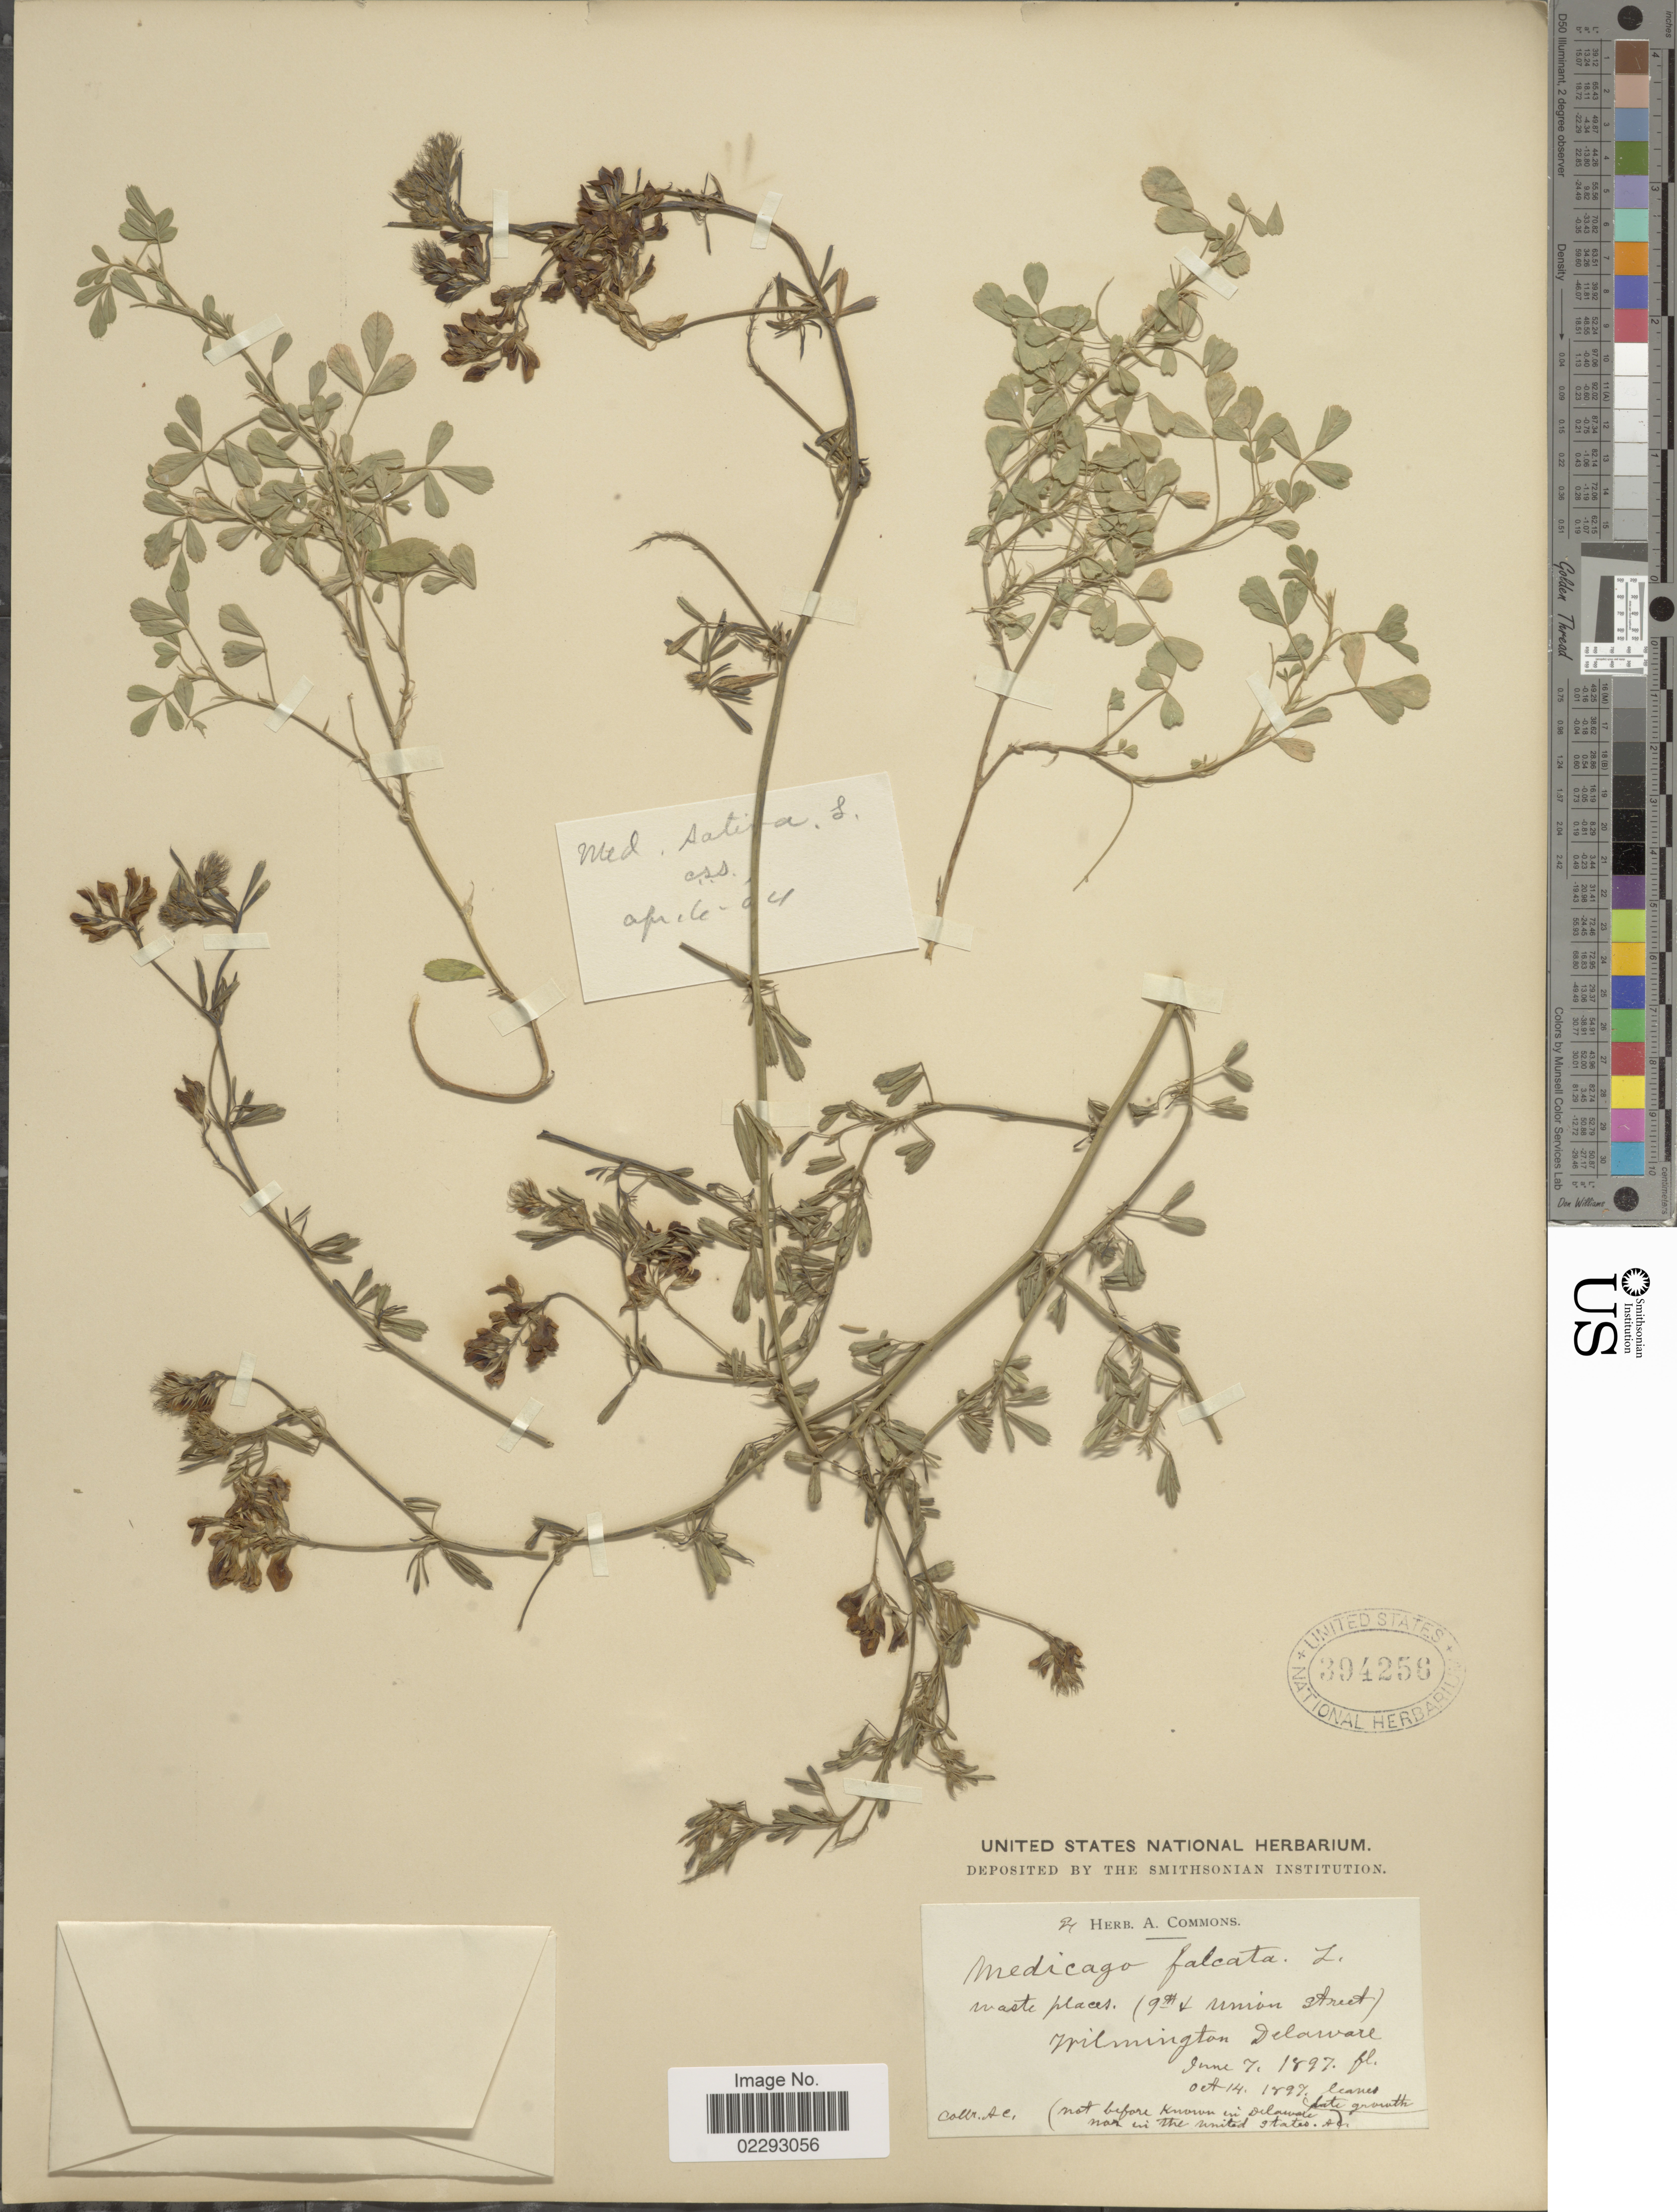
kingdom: Plantae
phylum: Tracheophyta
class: Magnoliopsida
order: Fabales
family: Fabaceae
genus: Medicago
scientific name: Medicago sativa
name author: L.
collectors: A. Commons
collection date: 1897-06-07/1897-10-14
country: United States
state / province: Delaware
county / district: New Castle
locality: Wilmington Delaware.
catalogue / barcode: US 394258